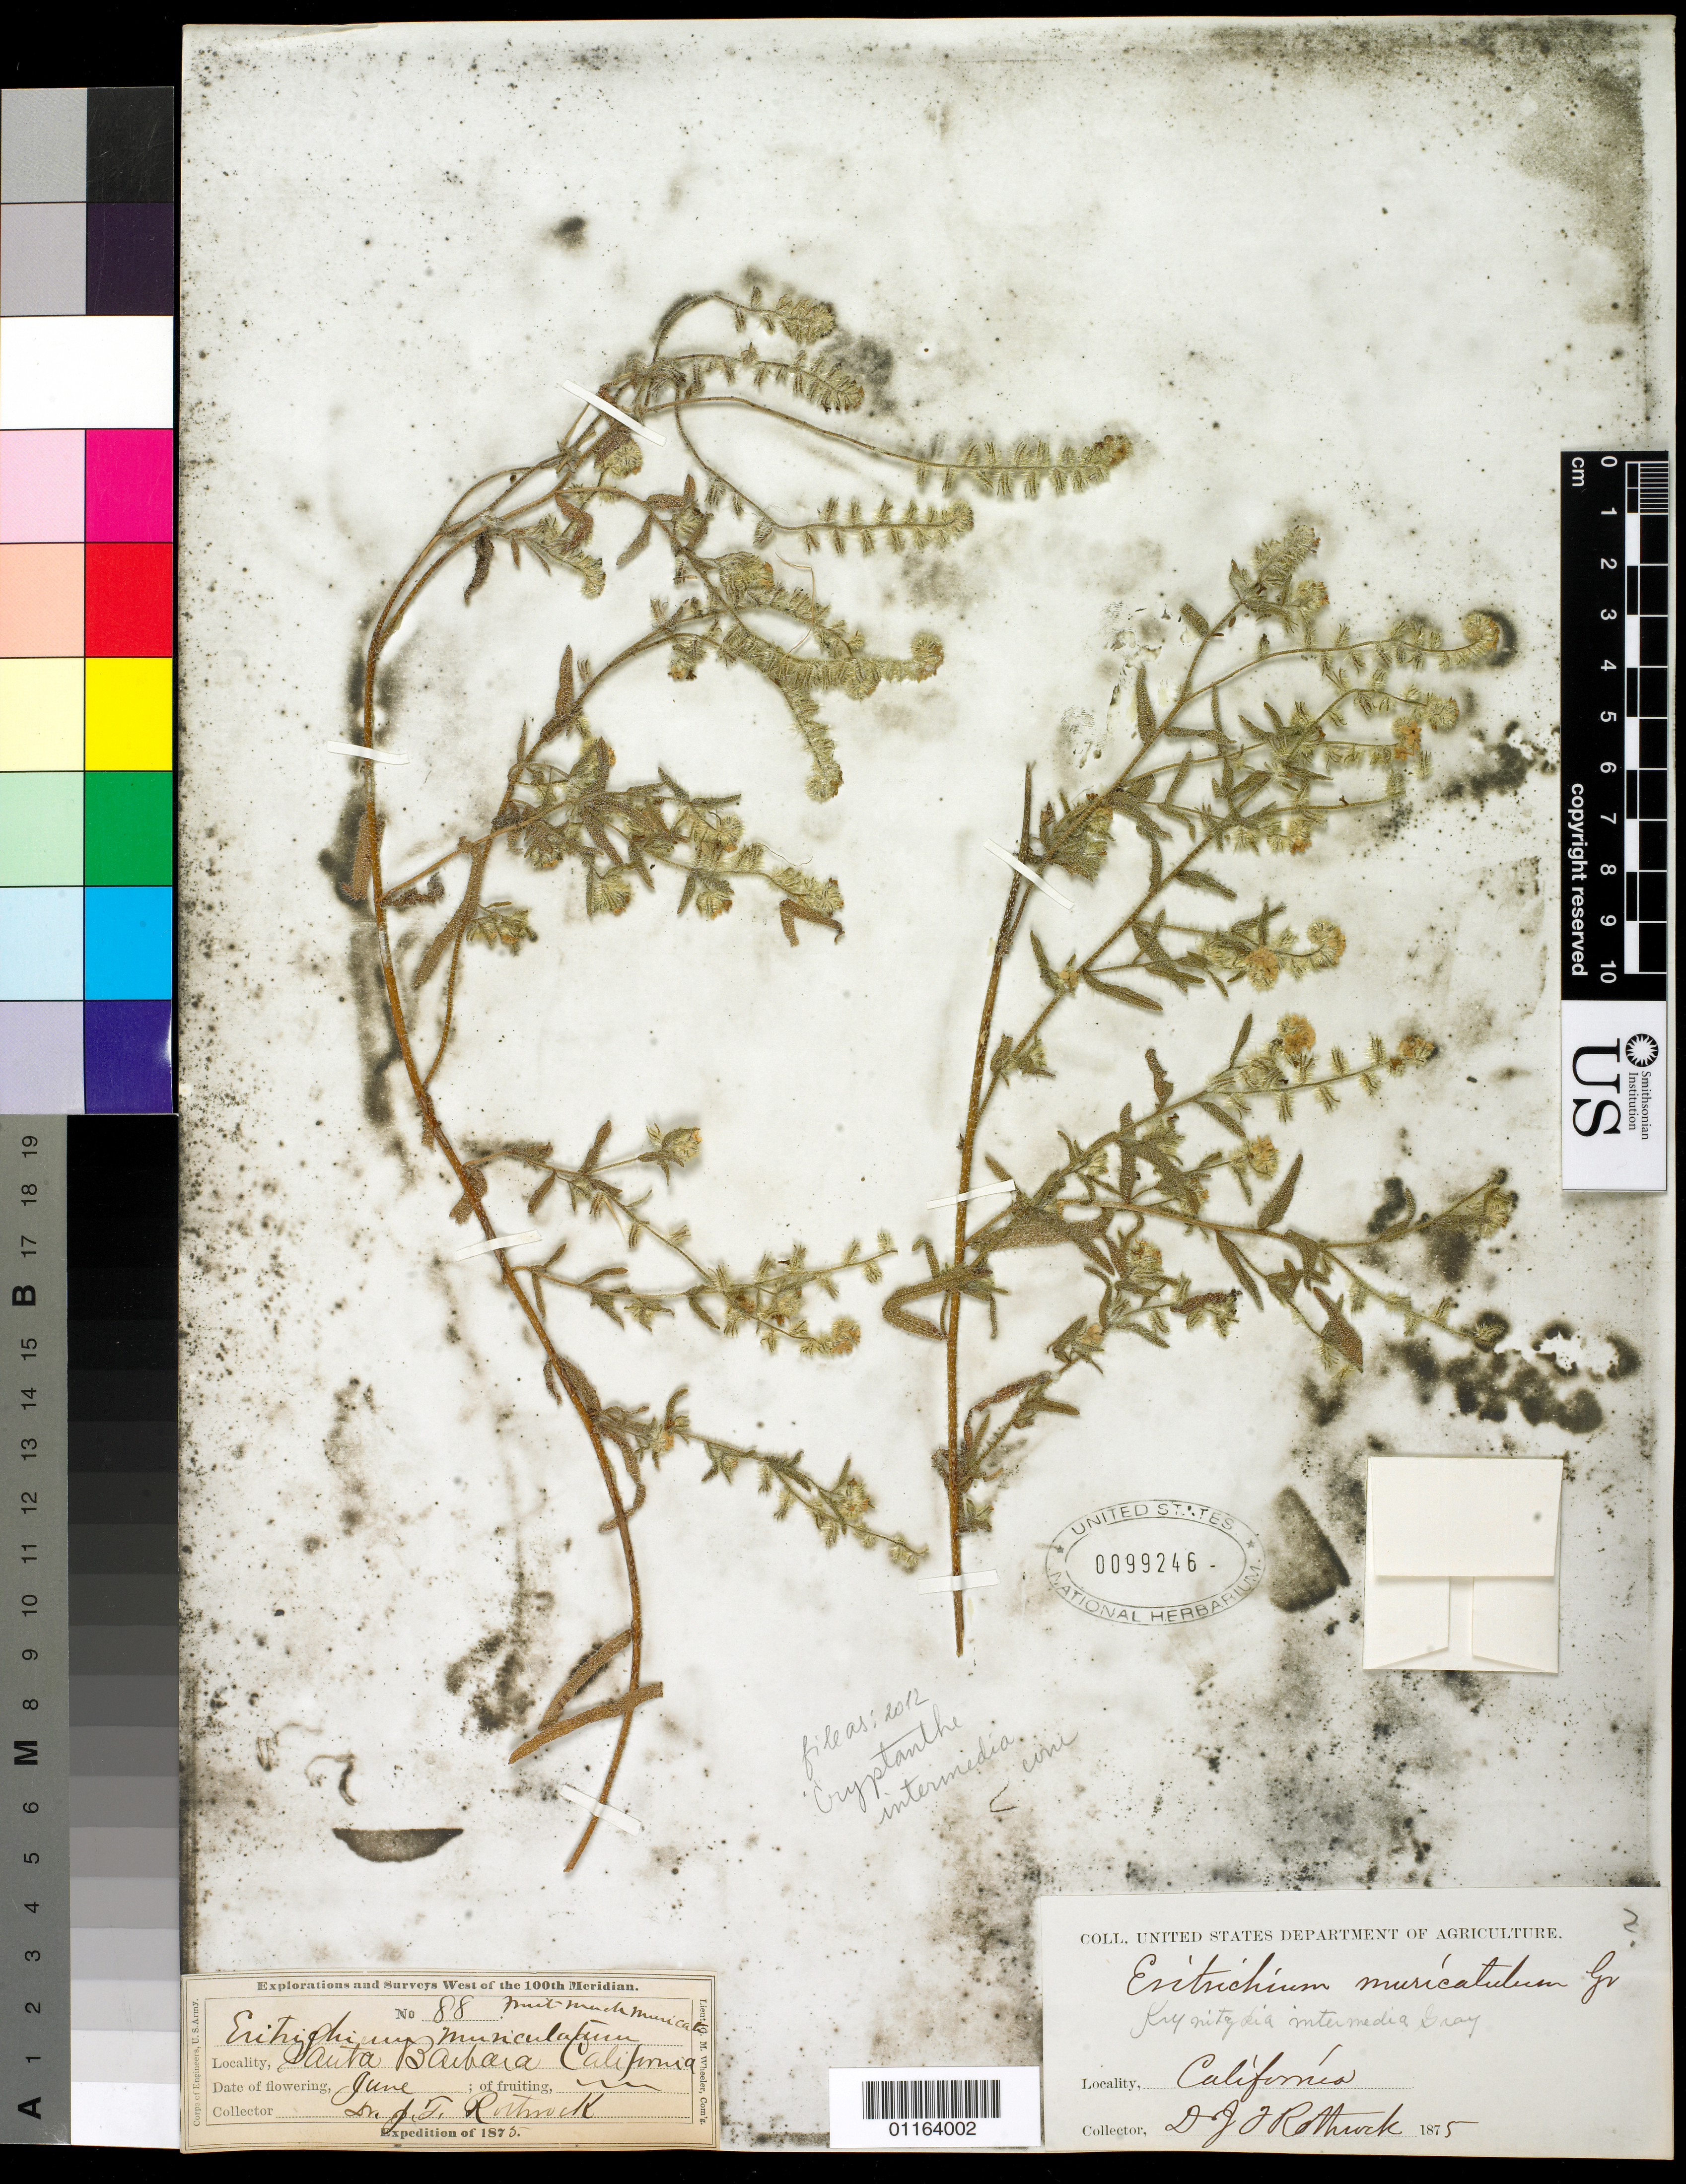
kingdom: Plantae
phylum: Tracheophyta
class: Magnoliopsida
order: Boraginales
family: Boraginaceae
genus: Cryptantha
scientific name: Cryptantha intermedia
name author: (A. Gray) Greene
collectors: J. T. Rothrock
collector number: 88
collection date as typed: Jun 1875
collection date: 1875-06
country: United States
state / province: California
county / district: Santa Barbara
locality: Santa Barbara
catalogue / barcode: US 99246